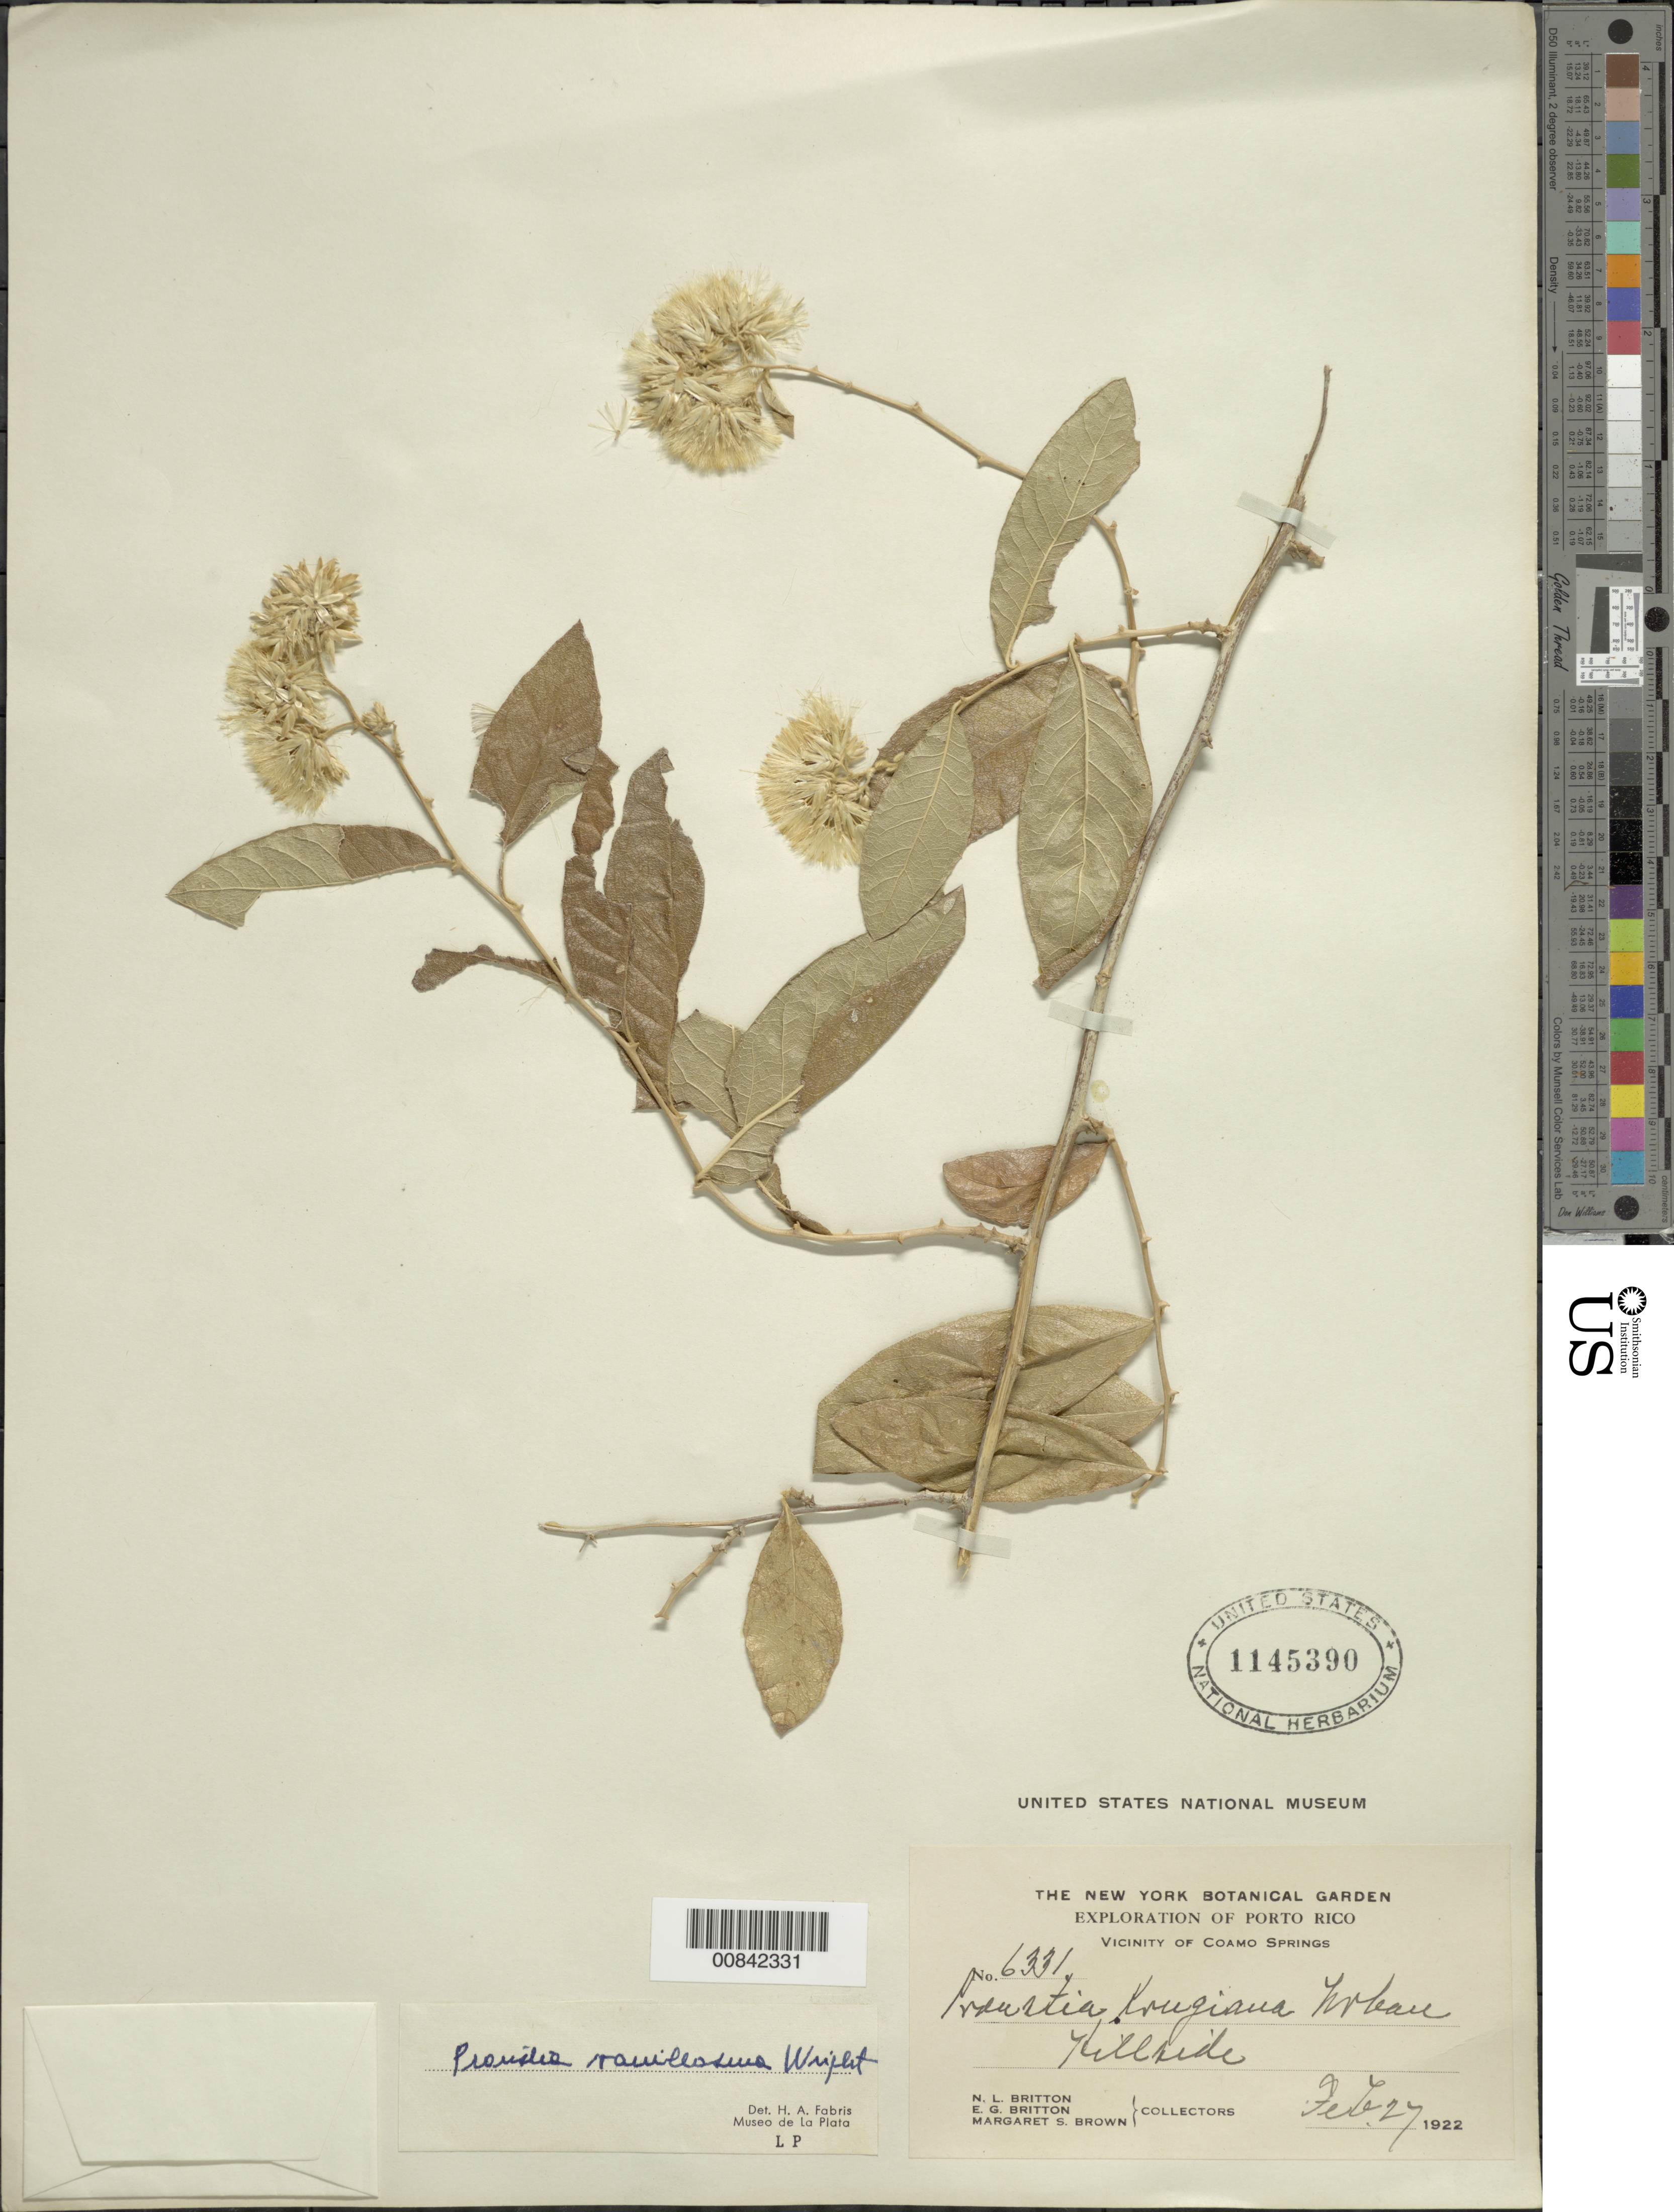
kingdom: Plantae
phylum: Tracheophyta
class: Magnoliopsida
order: Asterales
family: Asteraceae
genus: Berylsimpsonia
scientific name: Berylsimpsonia vanillosma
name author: (C. Wright) B.L. Turner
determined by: Fabris, H. A.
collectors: N. Britton, E. G. Britton & M. S. Brown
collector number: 6331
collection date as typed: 27 Feb 1922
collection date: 1922-02-27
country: Puerto Rico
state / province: Coamo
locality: vicinity of Coamo Springs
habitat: hillside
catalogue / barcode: US 1145390